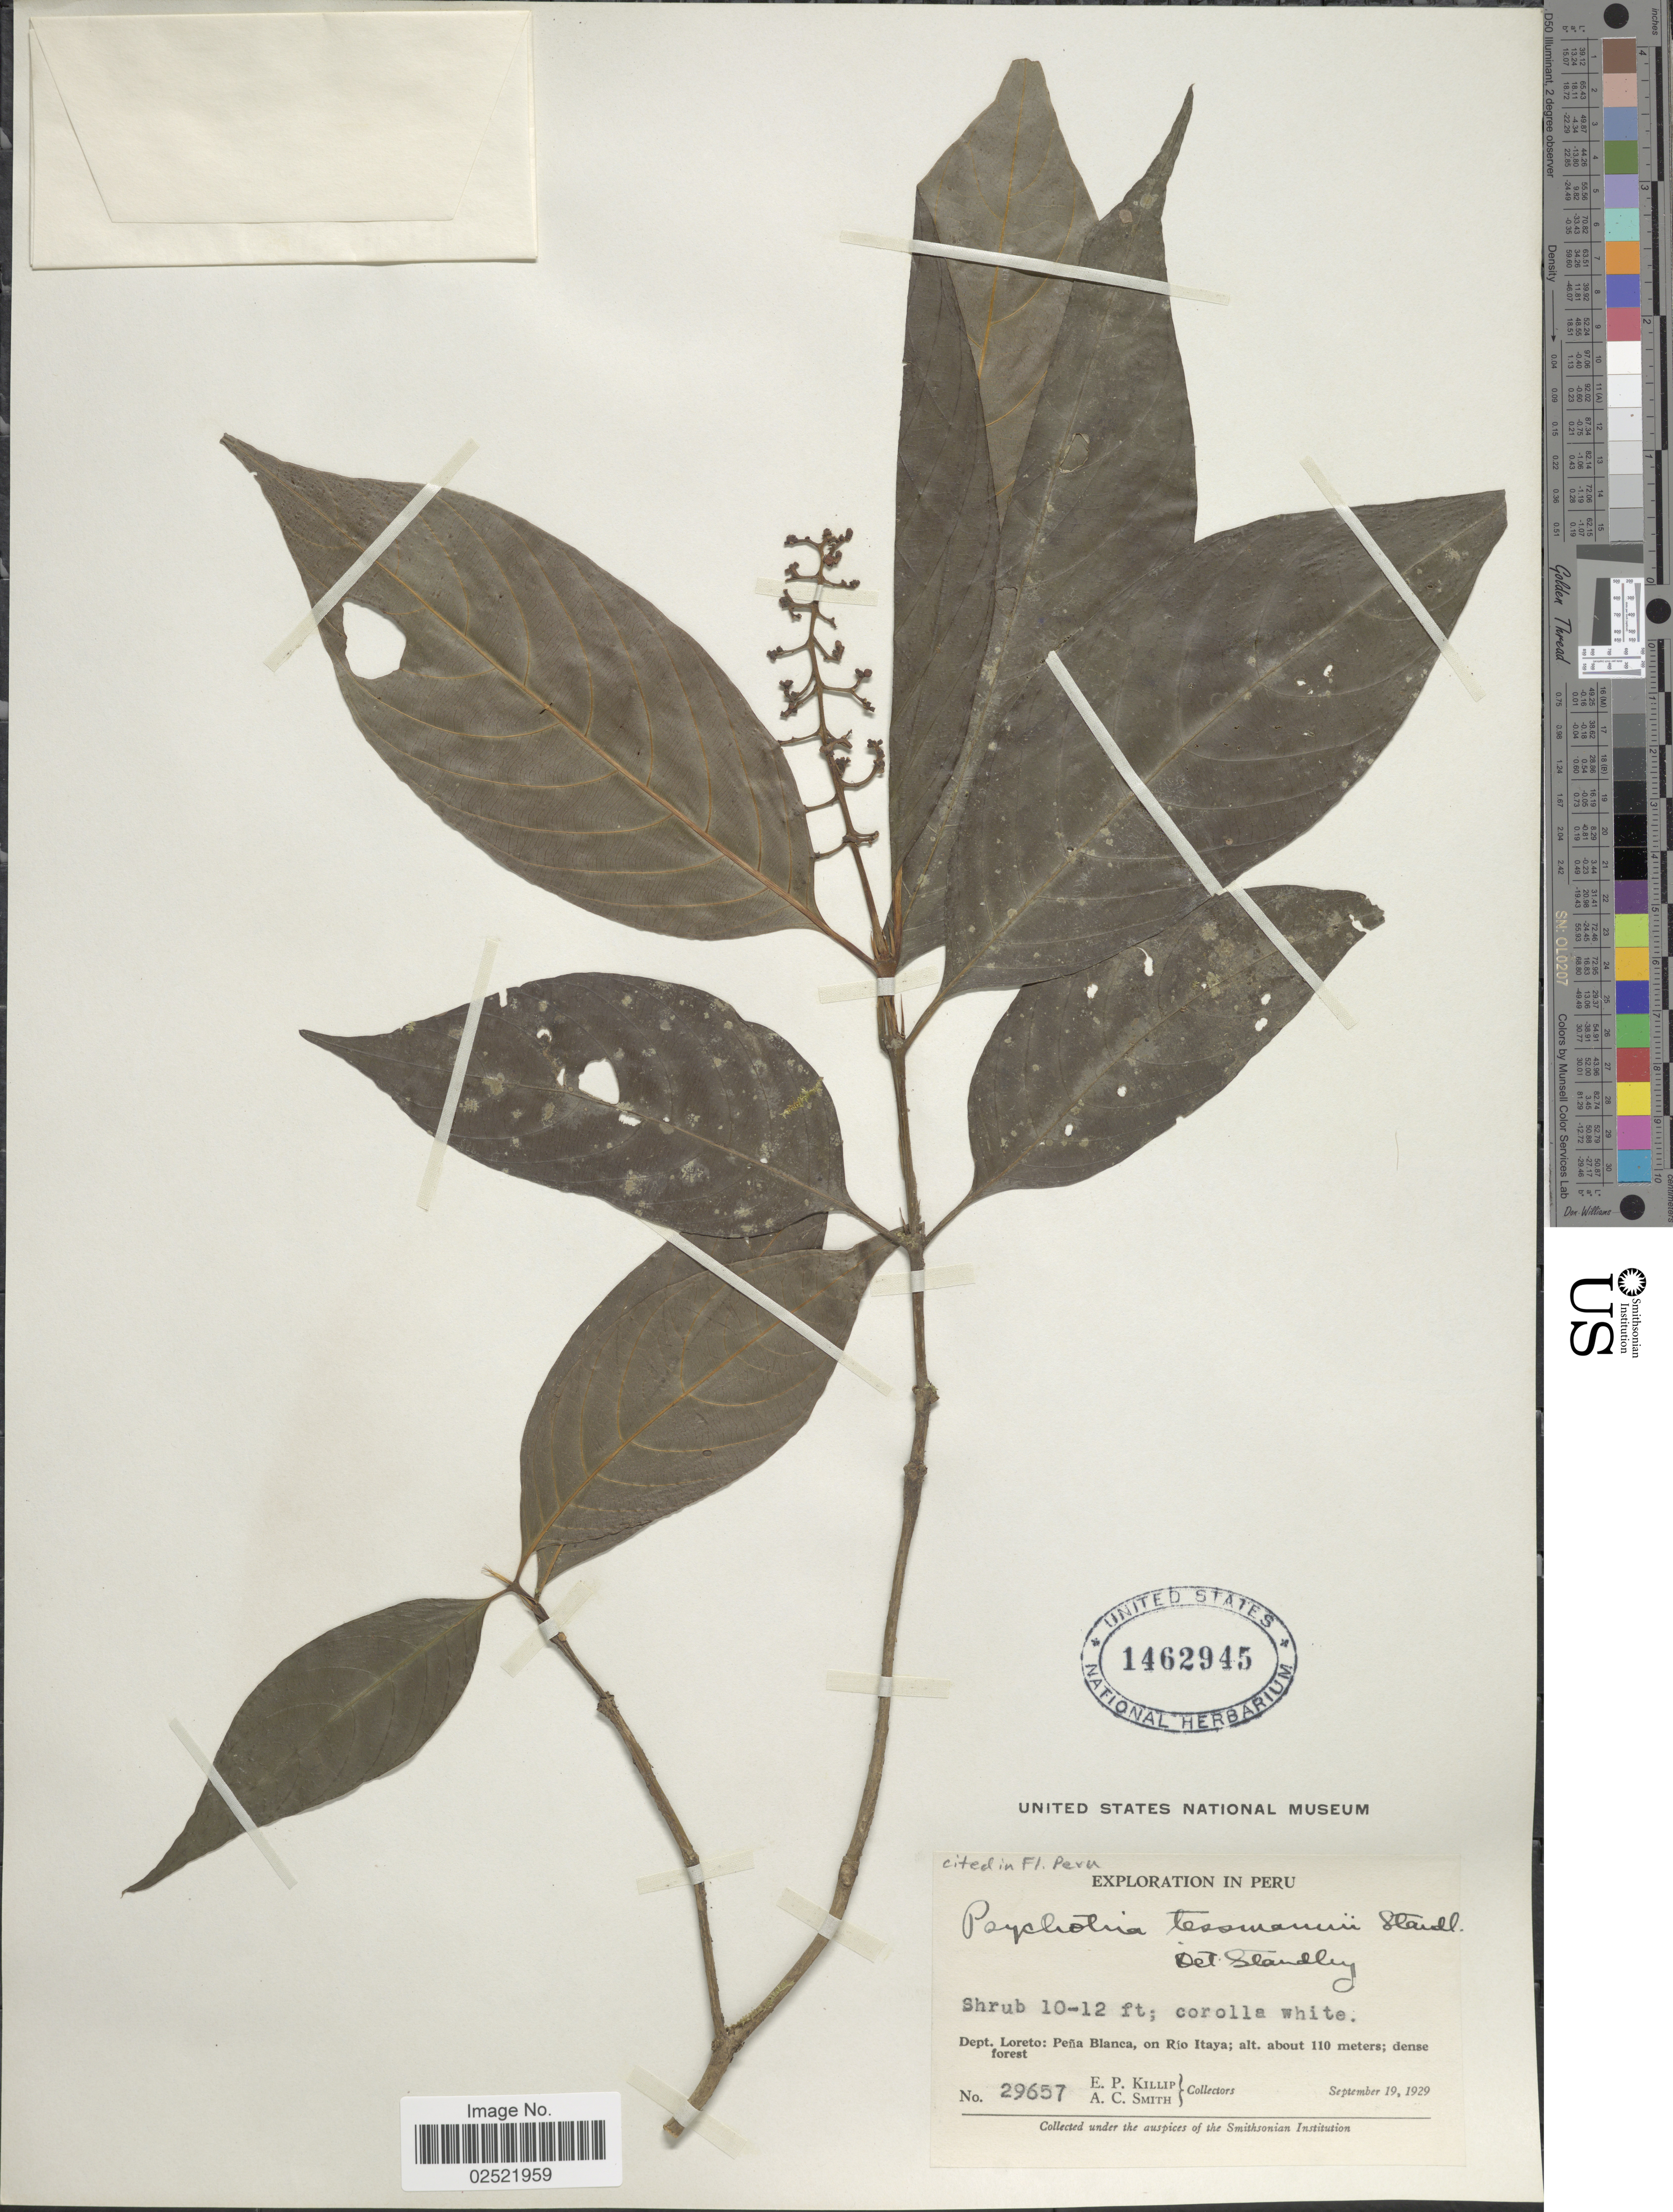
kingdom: Plantae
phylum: Tracheophyta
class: Magnoliopsida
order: Gentianales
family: Rubiaceae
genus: Psychotria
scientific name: Psychotria tessmannii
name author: Standl.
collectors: E. P. Killip & A. C. Smith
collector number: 29657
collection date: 1929-09-19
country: Peru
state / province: Loreto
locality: Pena Blanca, on Rio Itaya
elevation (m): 110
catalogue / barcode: US 1462945